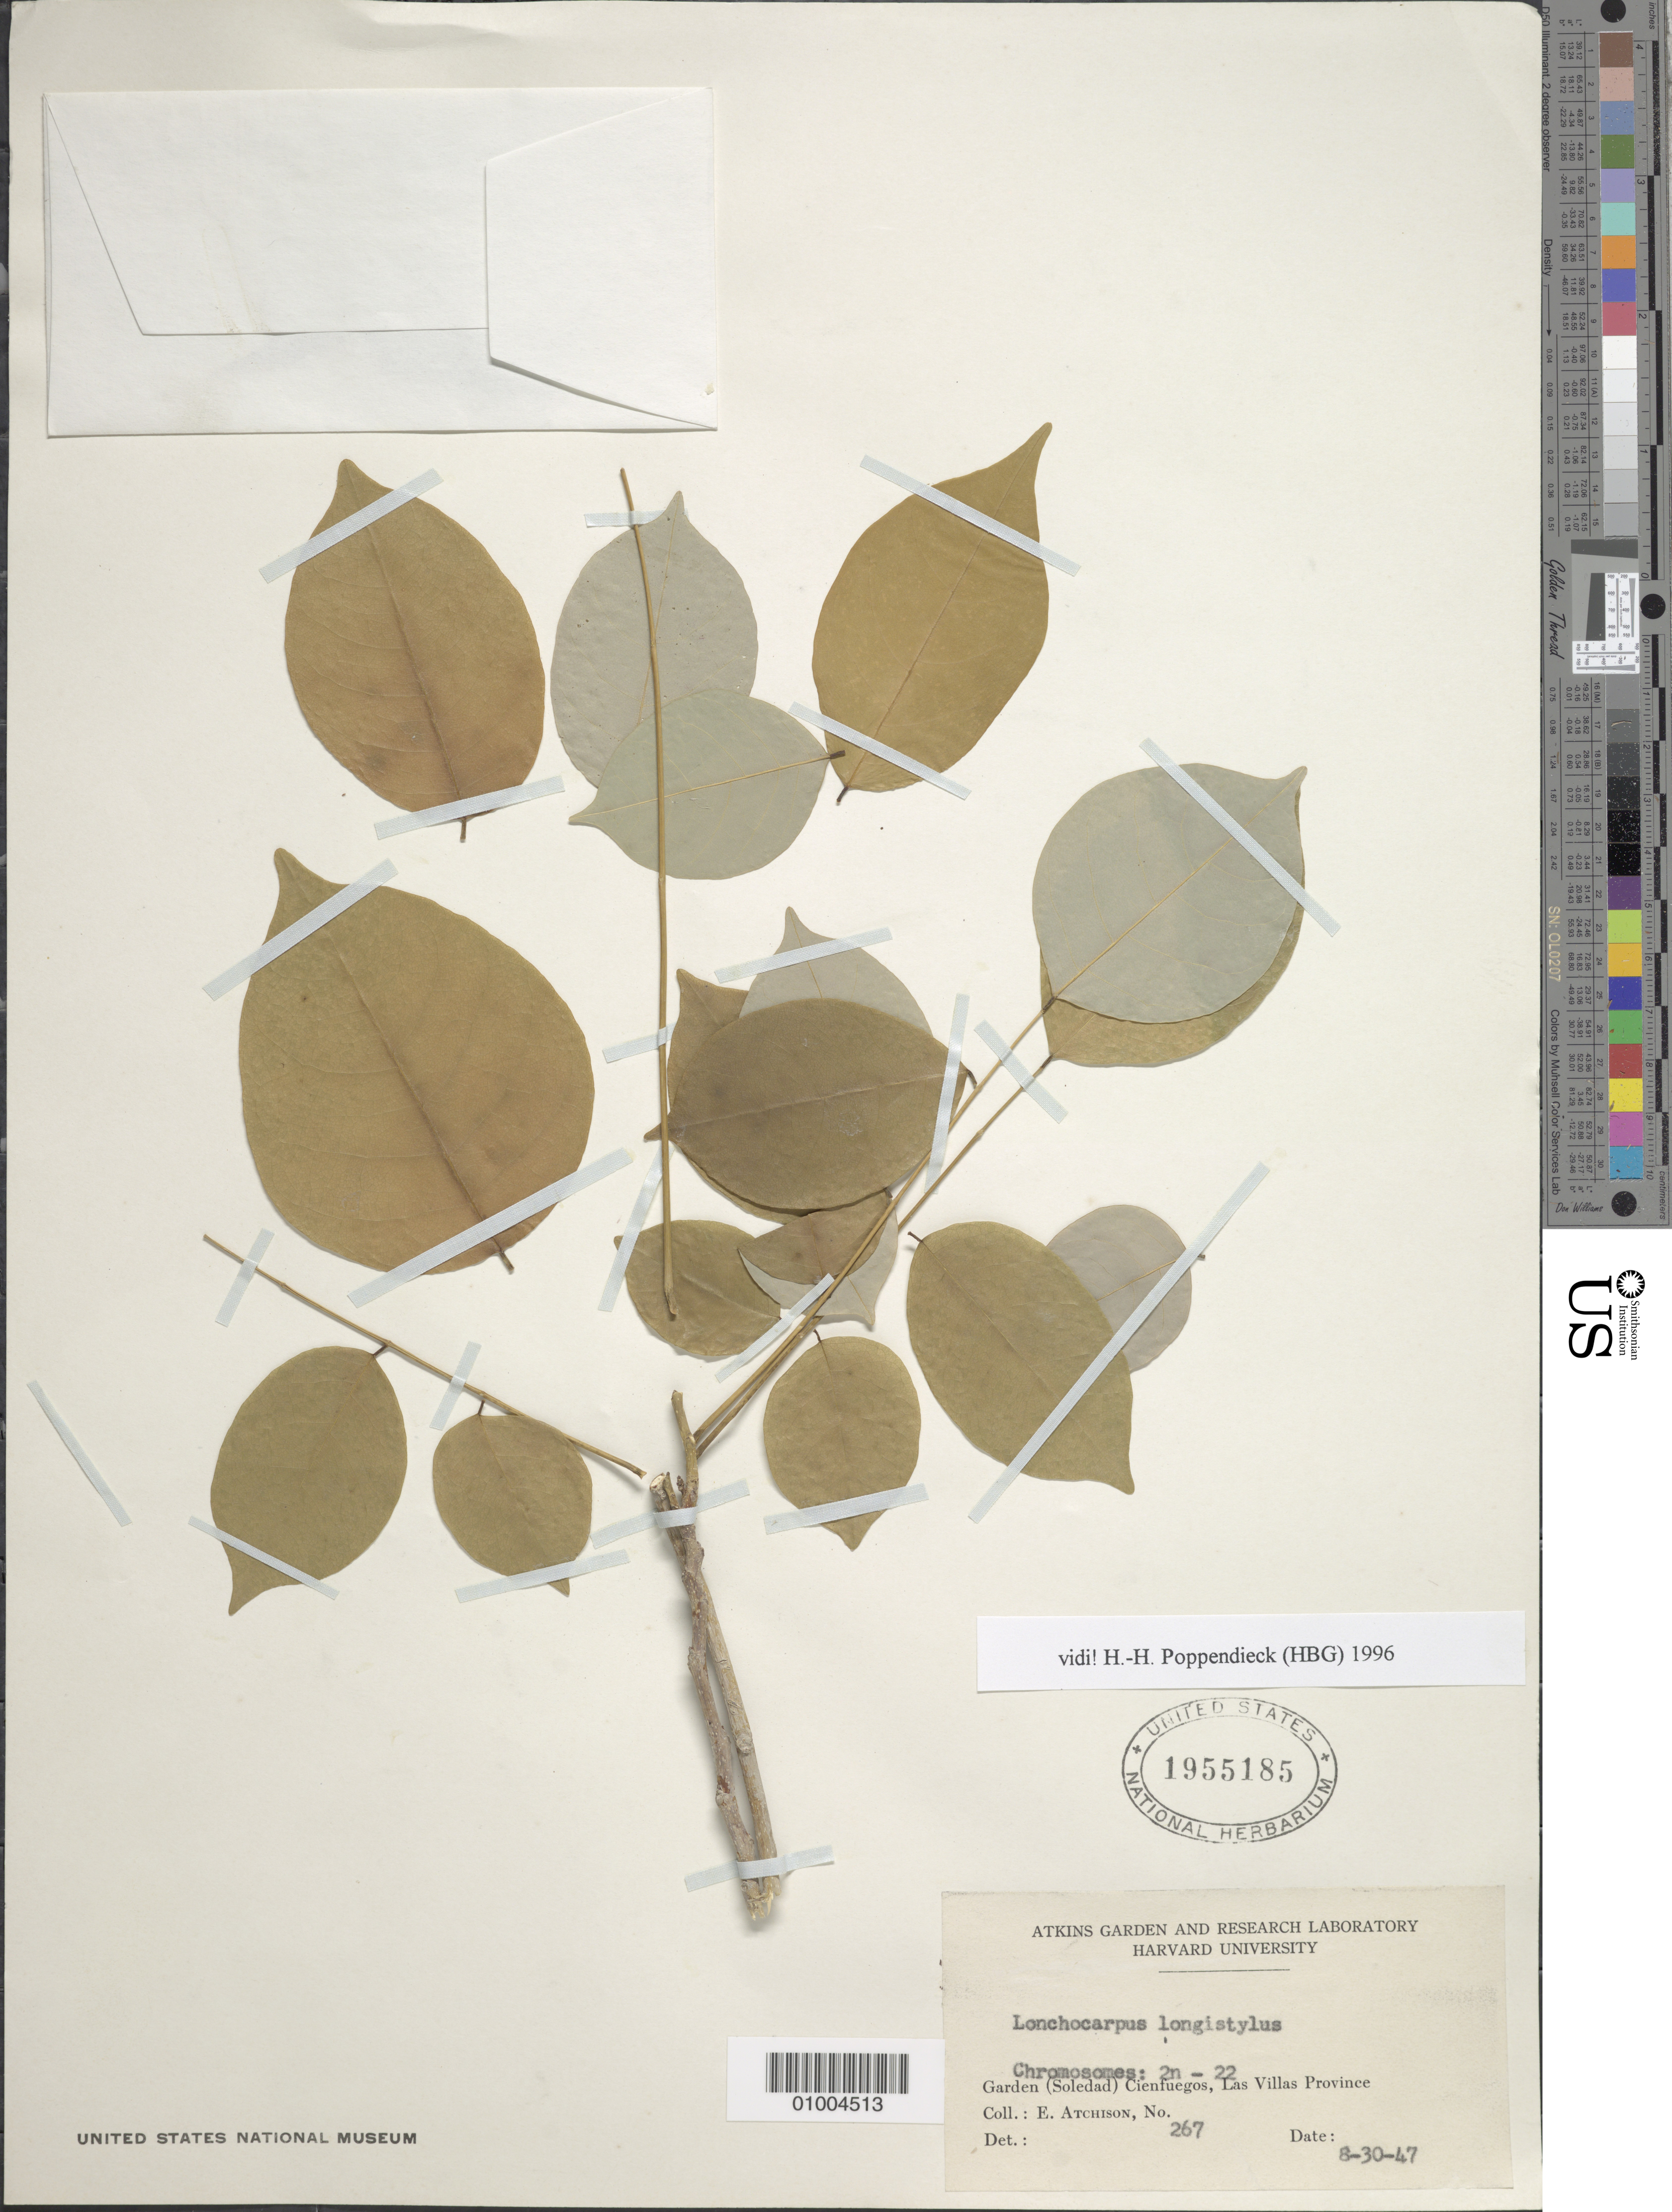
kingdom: Plantae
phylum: Tracheophyta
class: Magnoliopsida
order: Fabales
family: Fabaceae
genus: Lonchocarpus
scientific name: Lonchocarpus longistylus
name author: Pittier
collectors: E. Atchison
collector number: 267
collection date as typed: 30 Aug 1947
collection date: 1947-08-30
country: Cuba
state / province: Cienfuegos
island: Cuba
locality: Cienfuegos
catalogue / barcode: US 1955185